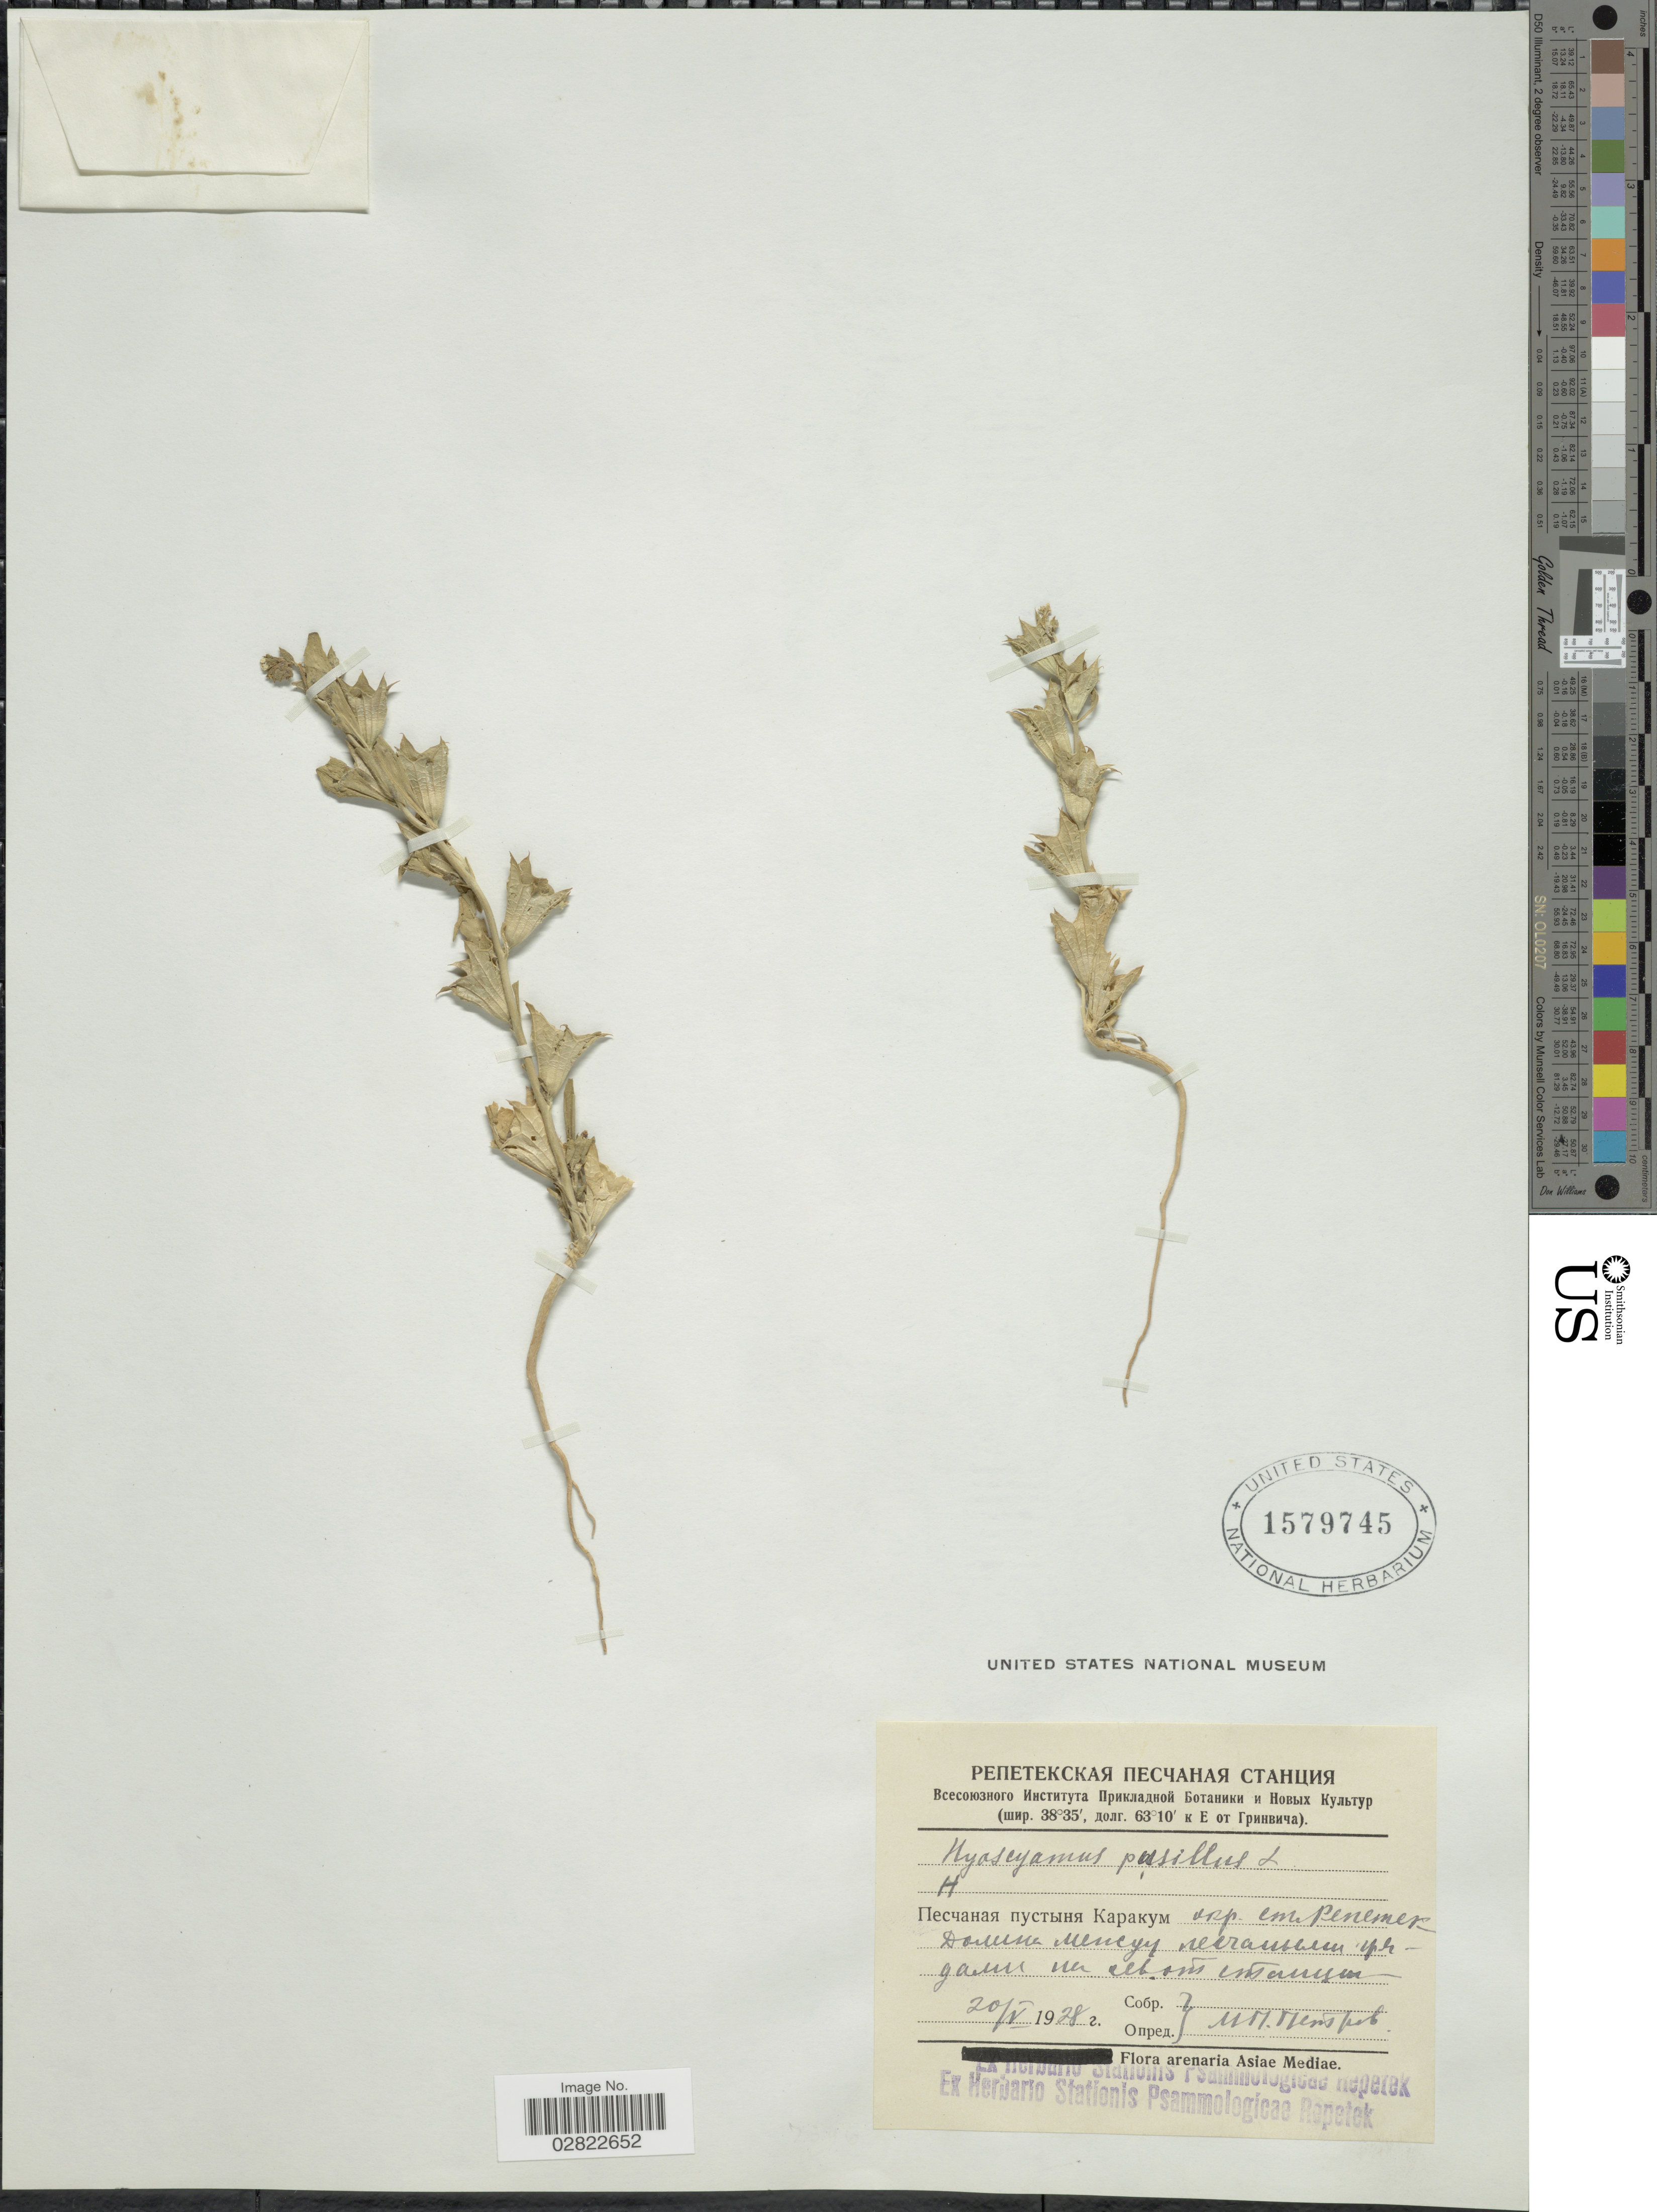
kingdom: Plantae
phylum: Tracheophyta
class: Magnoliopsida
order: Solanales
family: Solanaceae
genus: Hyoscyamus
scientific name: Hyoscyamus pusillus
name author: L.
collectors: M. Petrov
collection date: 1928-05-20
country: Turkmenistan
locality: Karakum Desert, vicinity of Repetek Station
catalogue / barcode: US 1579745